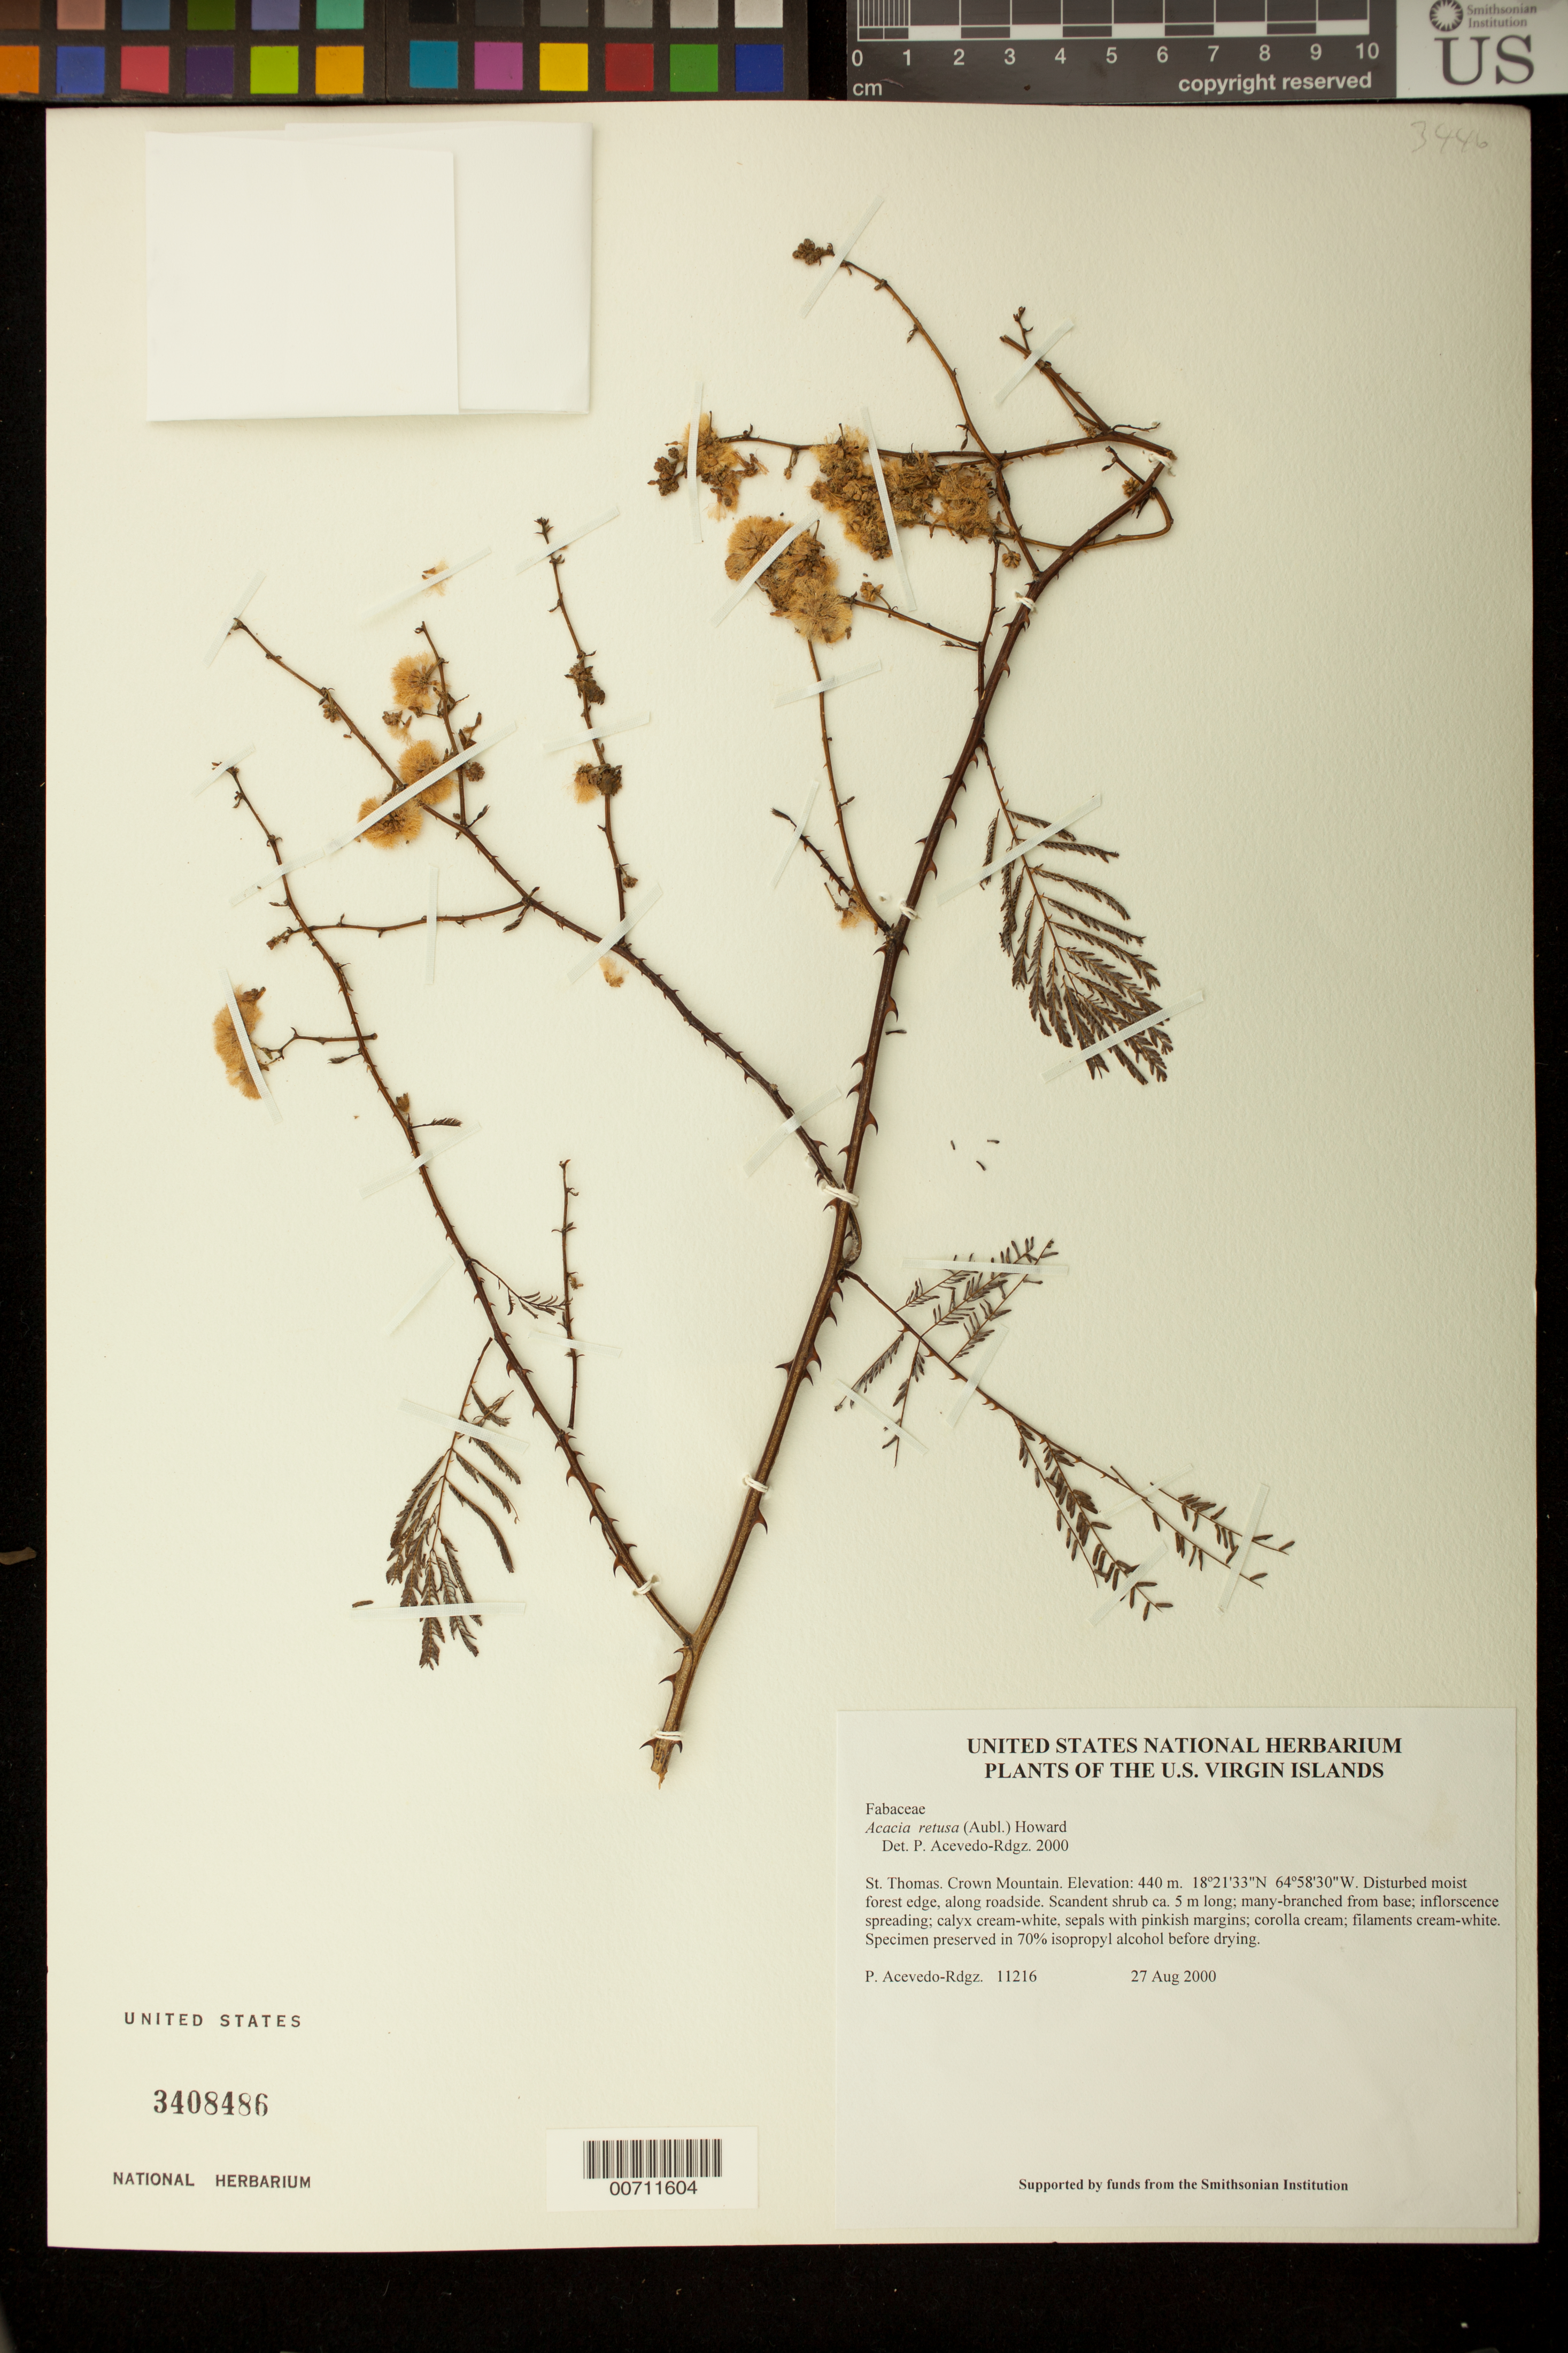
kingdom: Plantae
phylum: Tracheophyta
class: Magnoliopsida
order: Fabales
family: Fabaceae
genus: Senegalia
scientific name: Senegalia riparia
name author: (Kunth) Britton & Rose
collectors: P. Acevedo-Rodr.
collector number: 11216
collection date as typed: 27 Aug 2000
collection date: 2000-08-27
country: U.S. Virgin Islands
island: St. Thomas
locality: Crown Mountain.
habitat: Disturbed moist forest edge, along roadside.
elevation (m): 440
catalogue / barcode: US 3408486